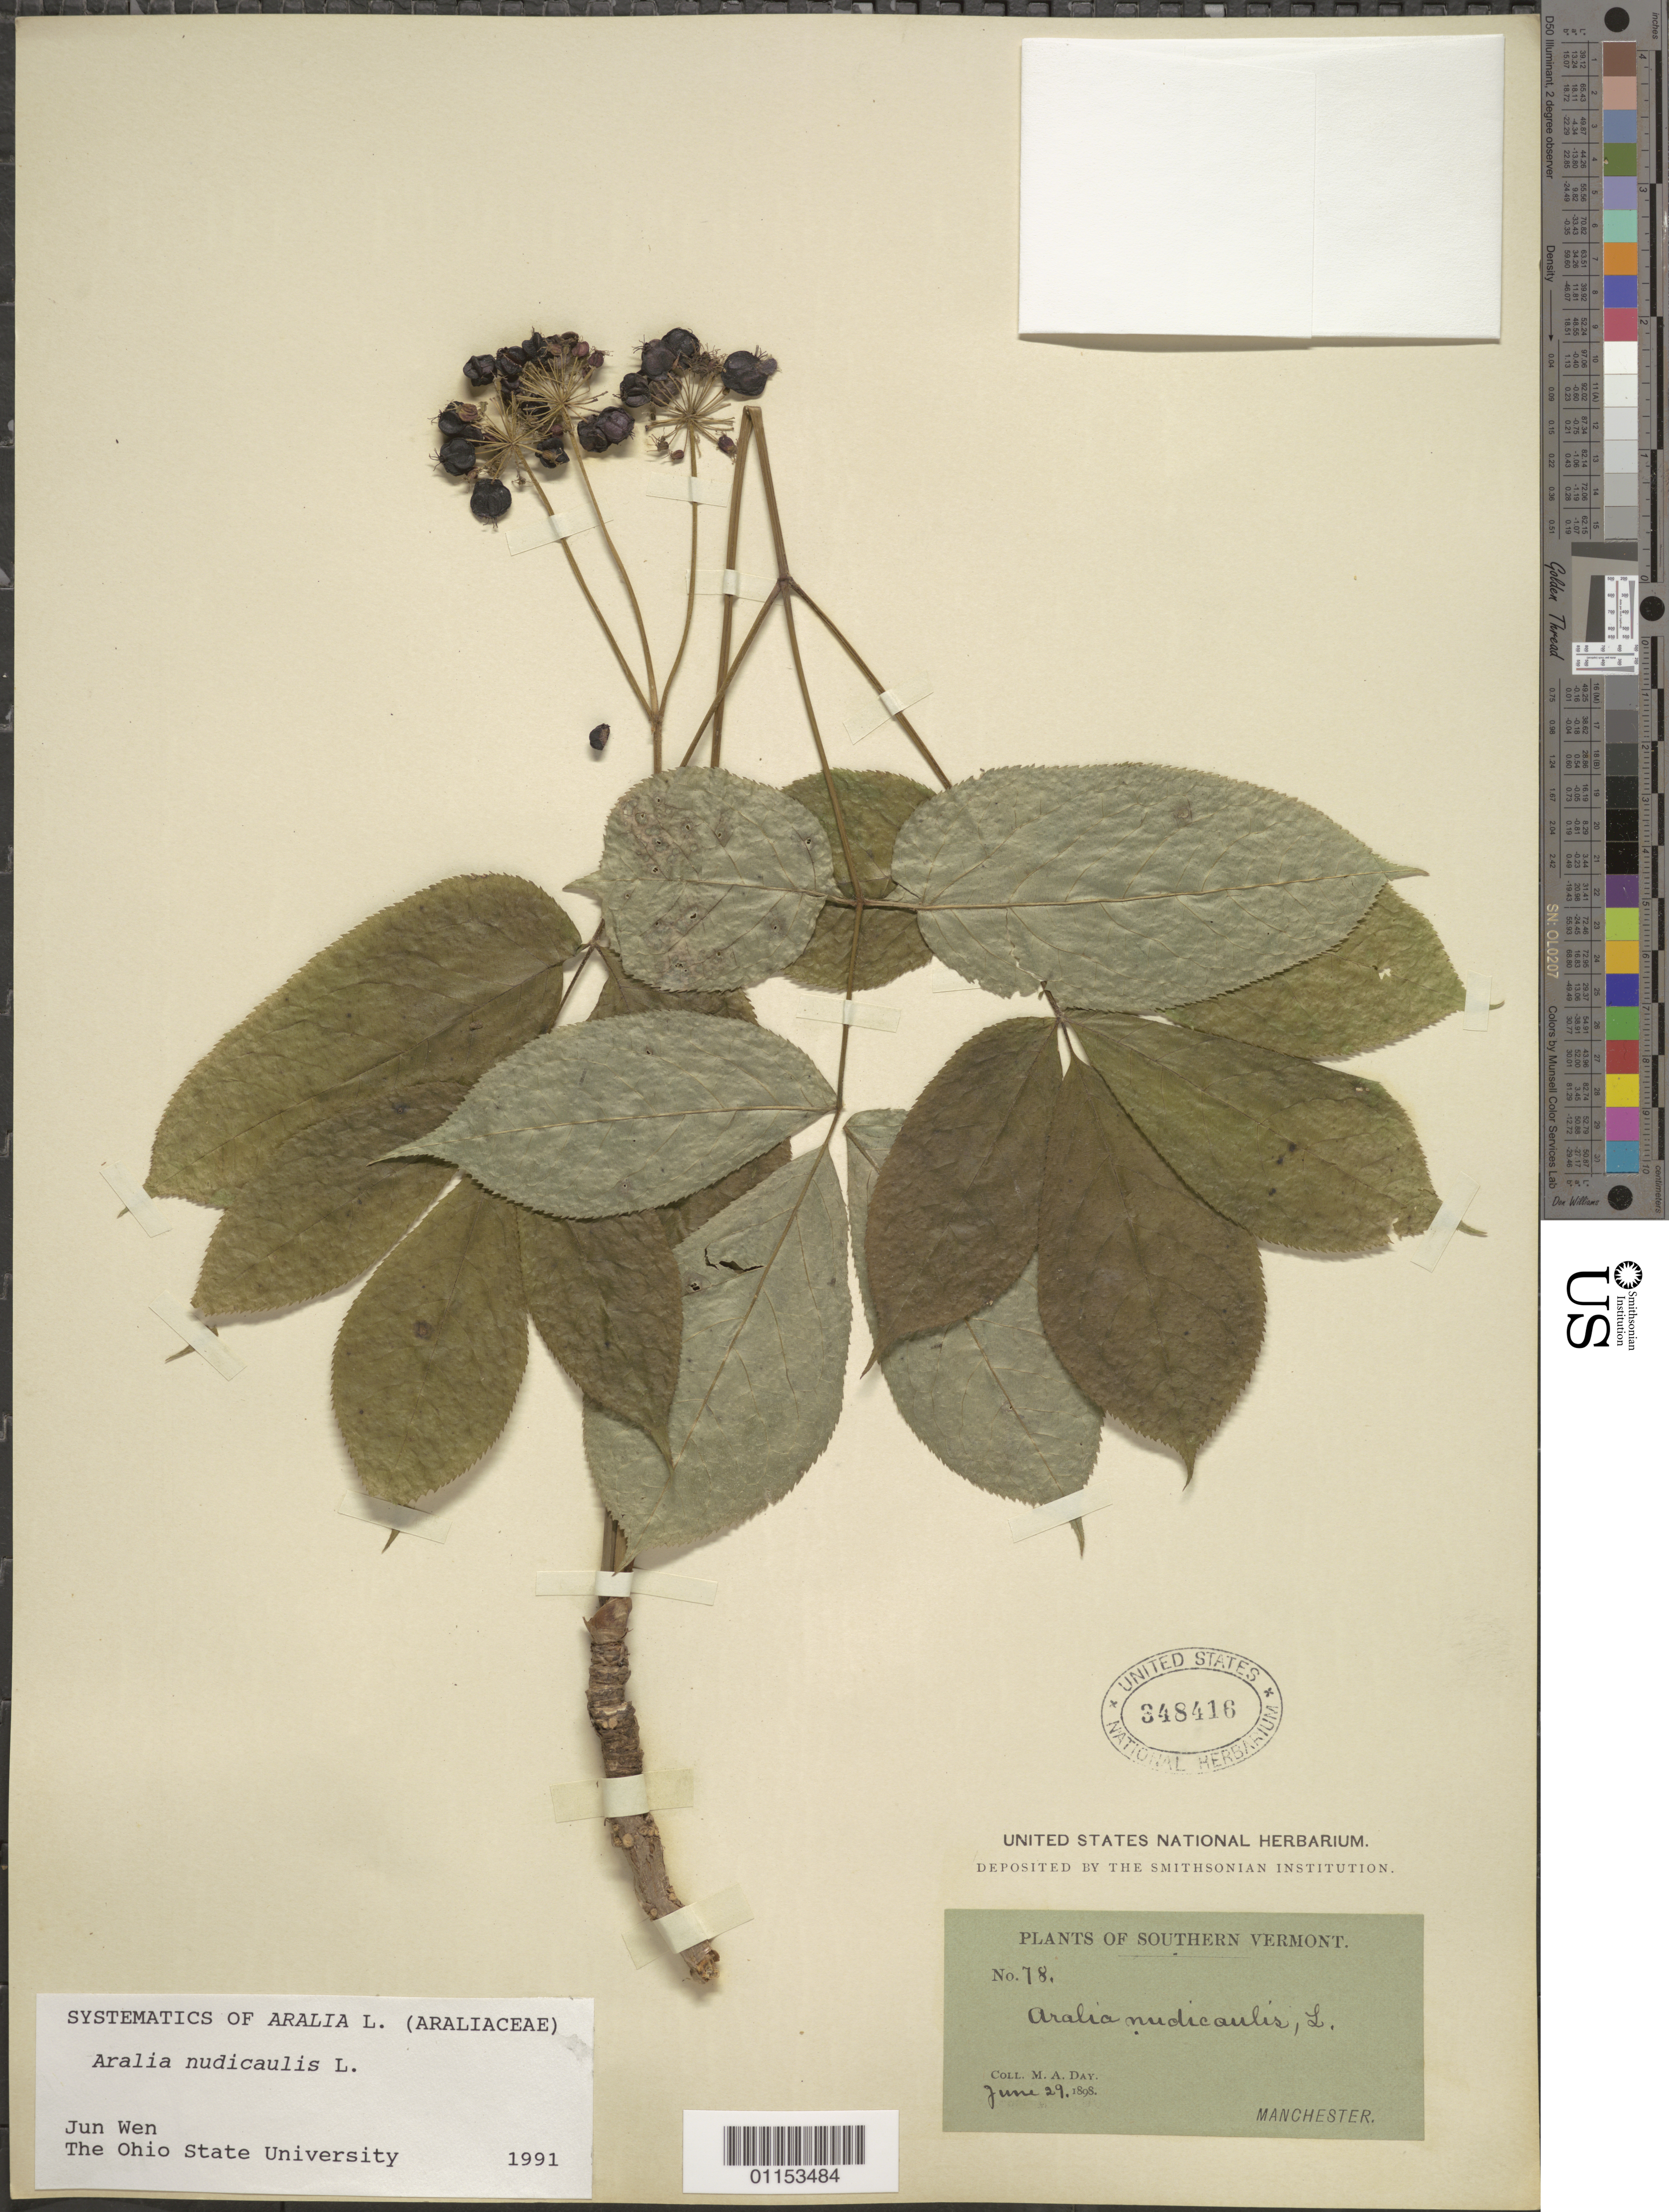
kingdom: Plantae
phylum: Tracheophyta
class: Magnoliopsida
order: Apiales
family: Araliaceae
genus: Aralia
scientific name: Aralia nudicaulis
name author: L.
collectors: M. Day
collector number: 78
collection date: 1898-06-29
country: United States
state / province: Vermont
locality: Manchester.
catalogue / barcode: US 348416